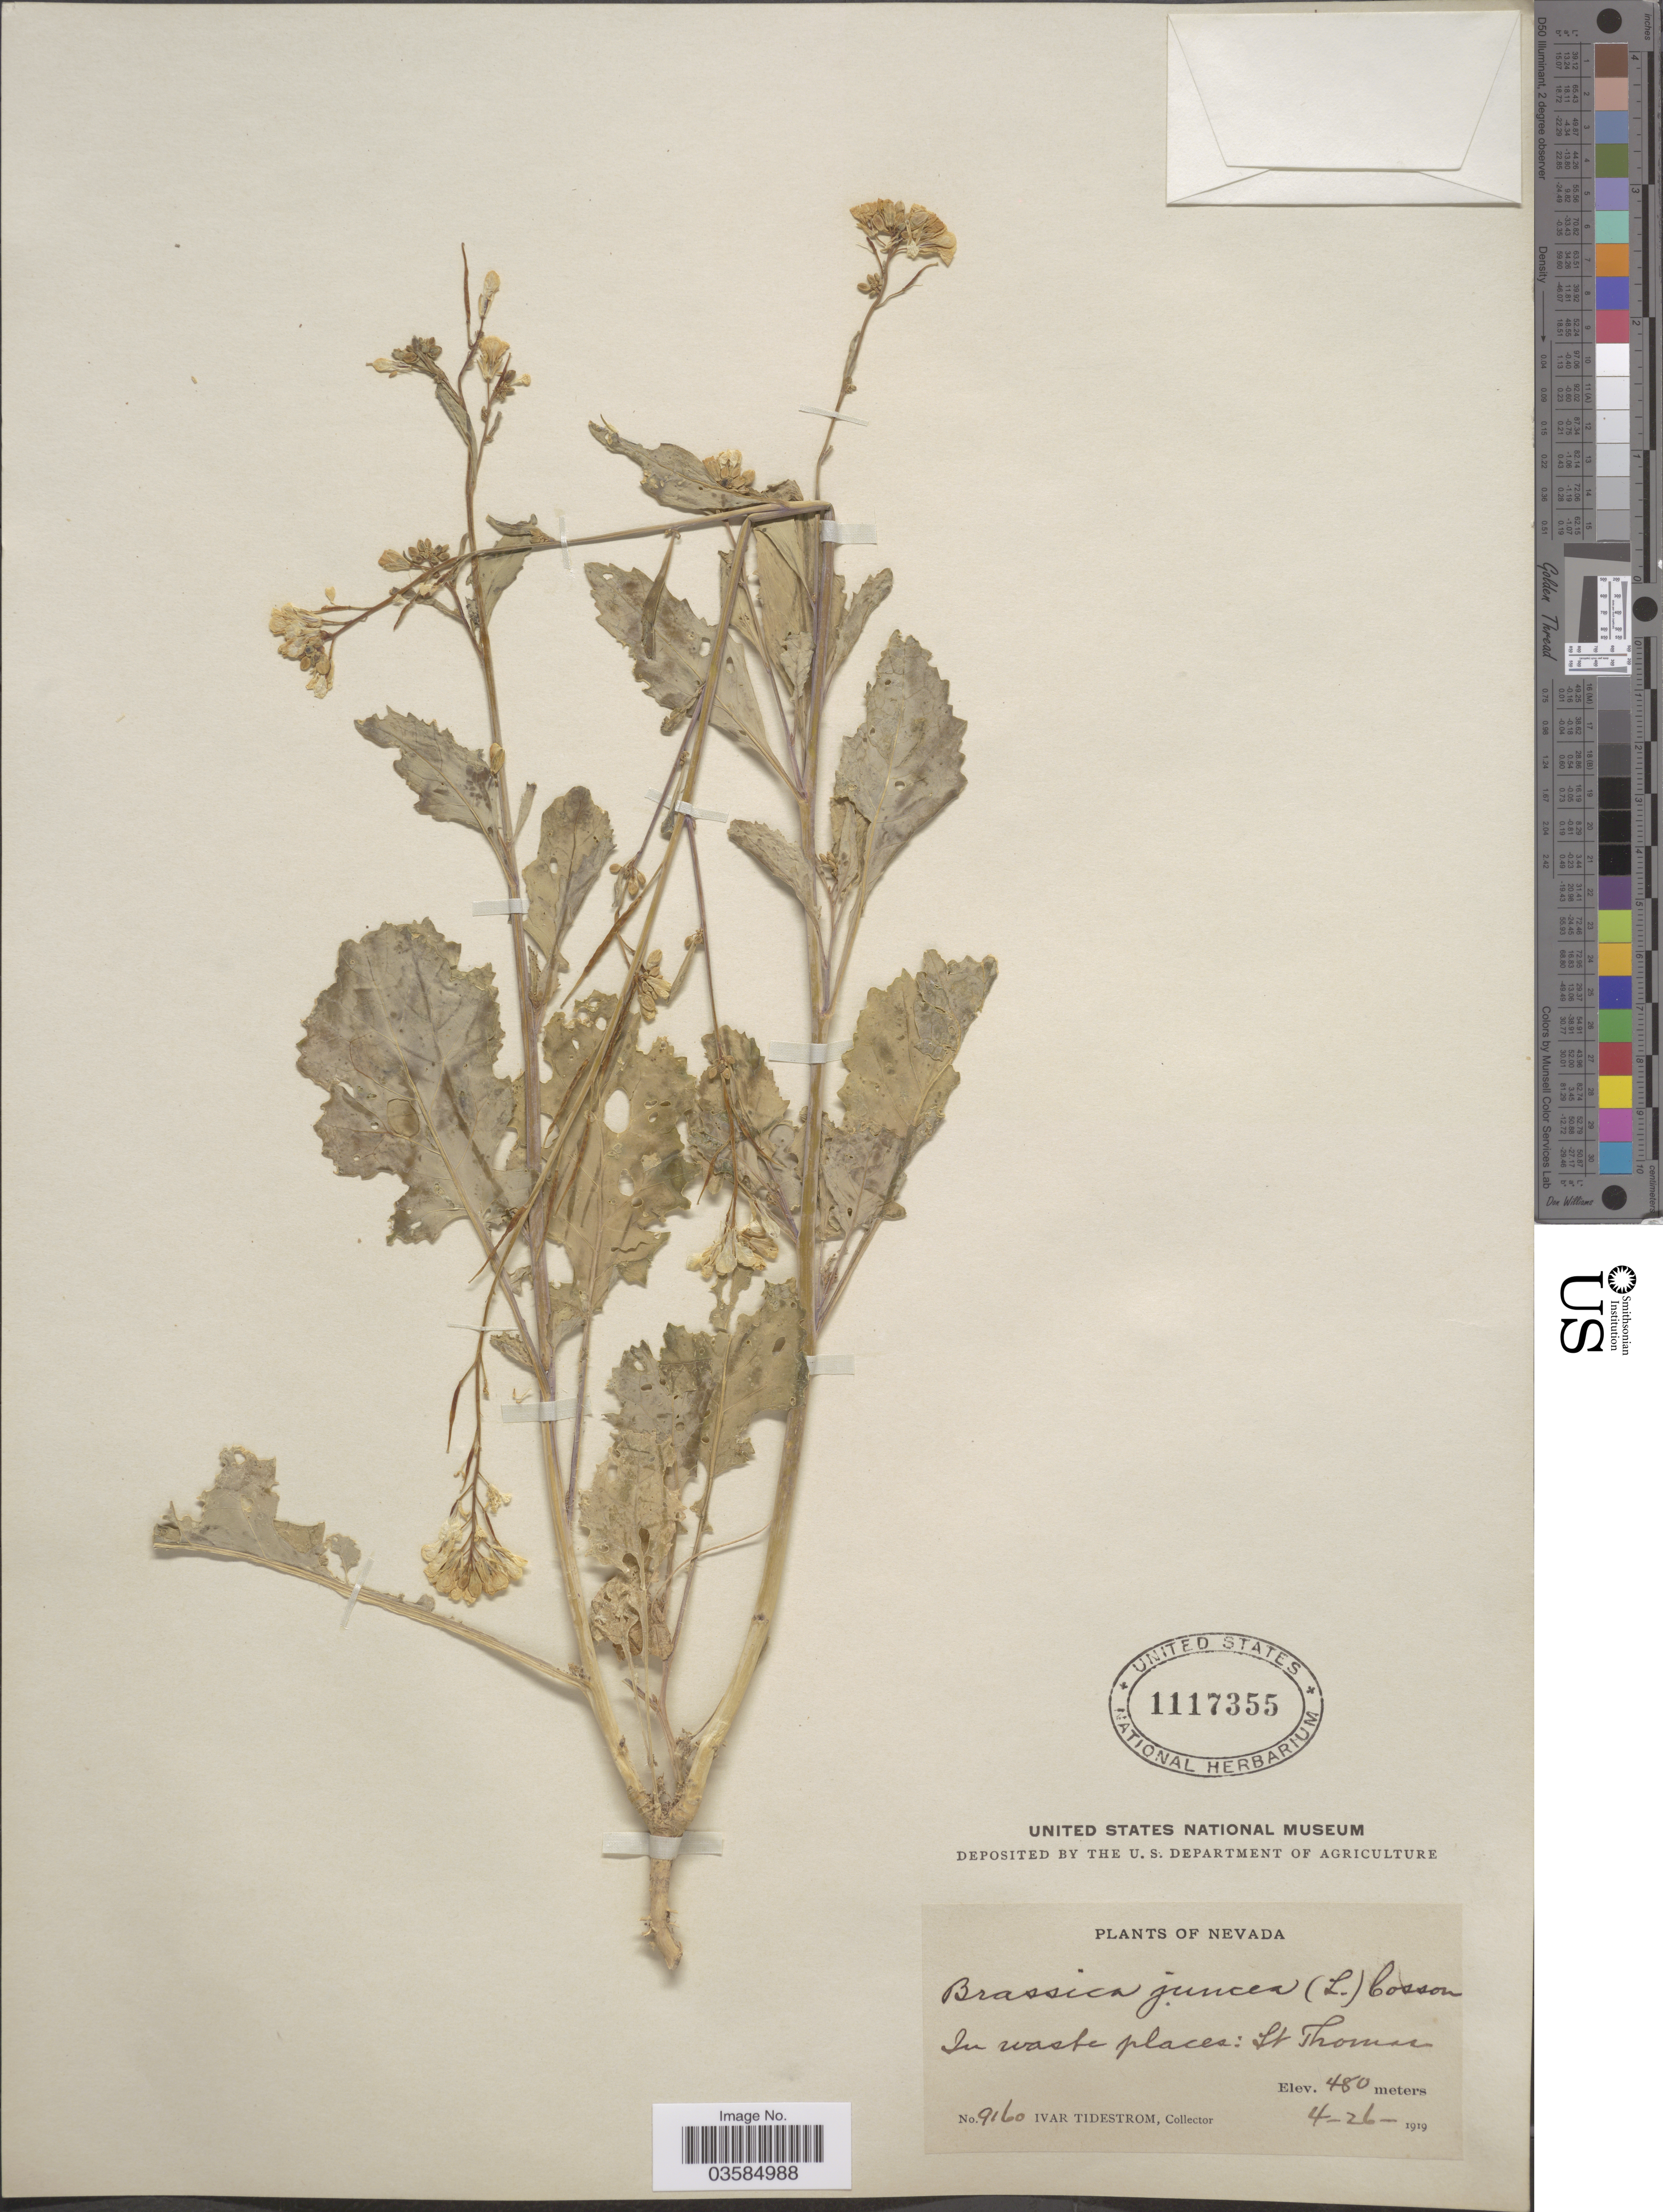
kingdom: Plantae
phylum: Tracheophyta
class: Magnoliopsida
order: Brassicales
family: Brassicaceae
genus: Brassica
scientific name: Brassica juncea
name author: (L.) Czern.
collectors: I. F. Tidestrom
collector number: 9160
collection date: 1919-04-26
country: United States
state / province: Nevada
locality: In waste places: St. Thomas.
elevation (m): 480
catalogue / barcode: US 1117355